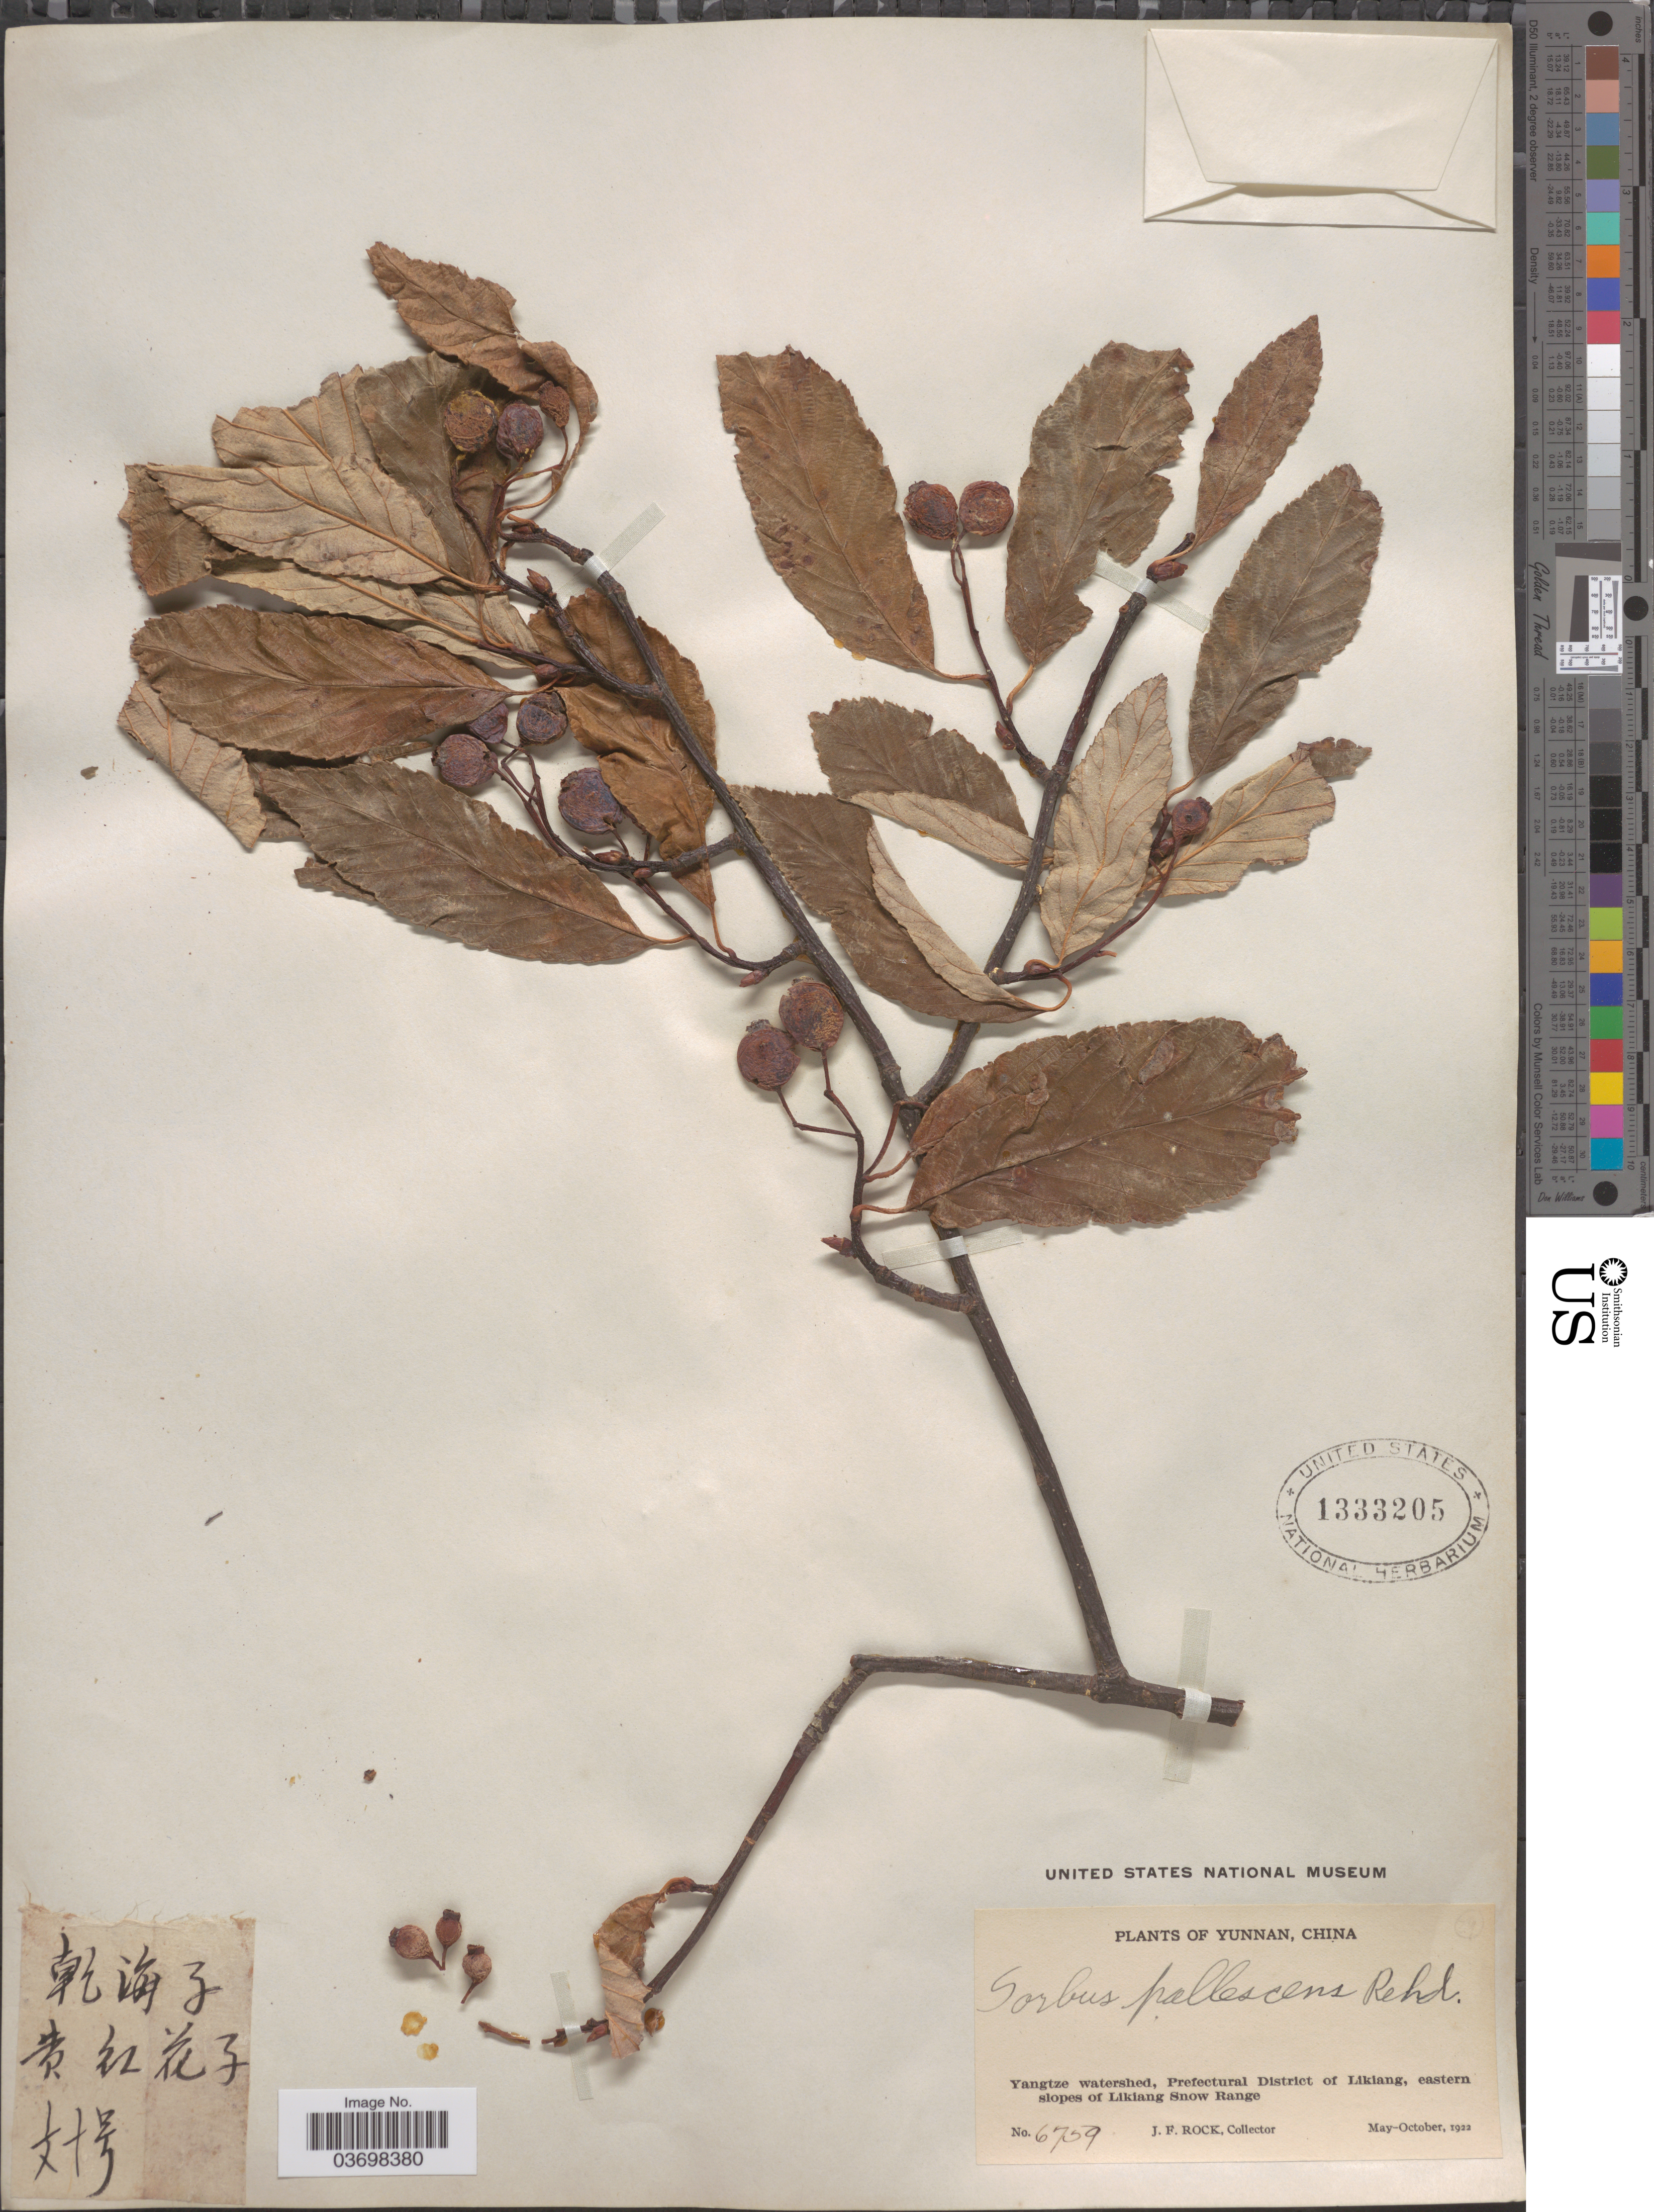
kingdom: Plantae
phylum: Tracheophyta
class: Magnoliopsida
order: Rosales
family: Rosaceae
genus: Sorbus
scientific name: Sorbus pallescens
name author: Rehder in Sarg.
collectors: J. Rock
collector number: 6759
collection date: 1922-05/1922-10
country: China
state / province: Yunnan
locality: Yangtze watershed, Prefectural District of Likiang, eastern slopes of Likiang Snow Range.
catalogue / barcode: US 1333205